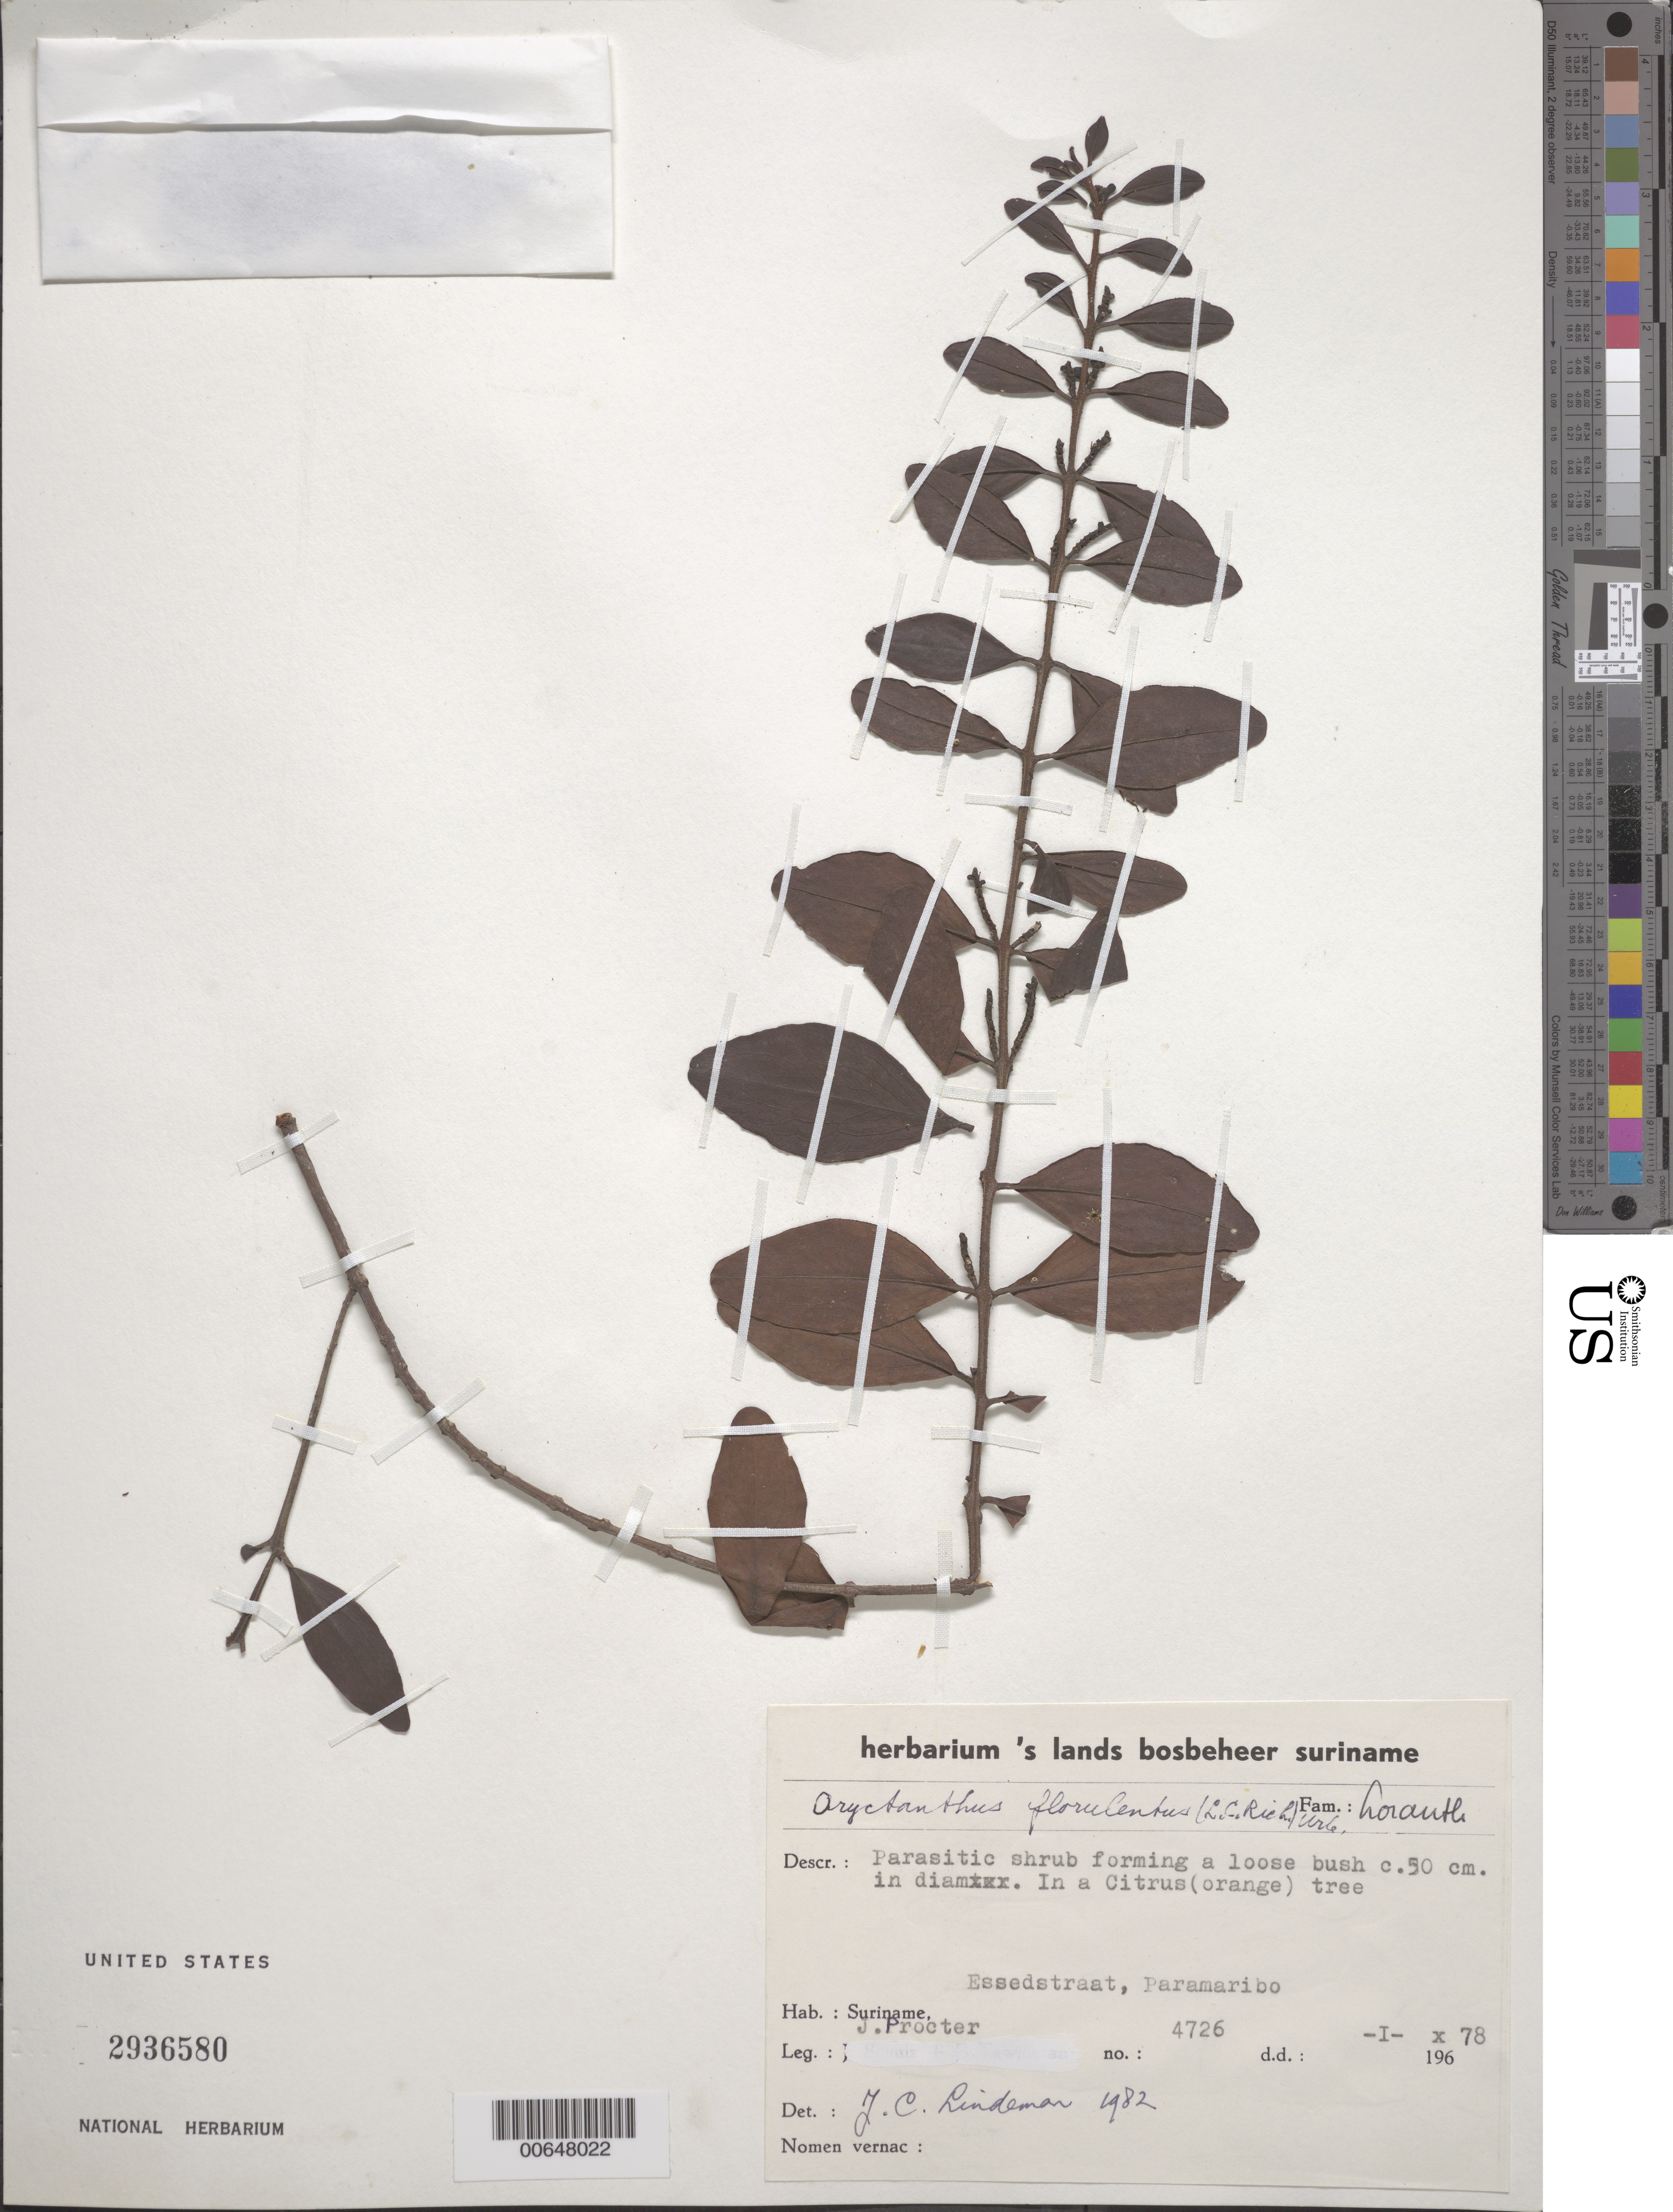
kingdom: Plantae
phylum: Tracheophyta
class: Magnoliopsida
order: Santalales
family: Loranthaceae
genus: Oryctanthus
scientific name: Oryctanthus florulentus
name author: (Rich.) Tiegh.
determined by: Lindeman, J. C.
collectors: J. Procter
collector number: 4726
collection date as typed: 10-Jan-78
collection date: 1978-01-10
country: Suriname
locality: Paramaribo, Essedstraat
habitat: In a citrus, (orange) tree.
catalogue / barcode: US 2936580